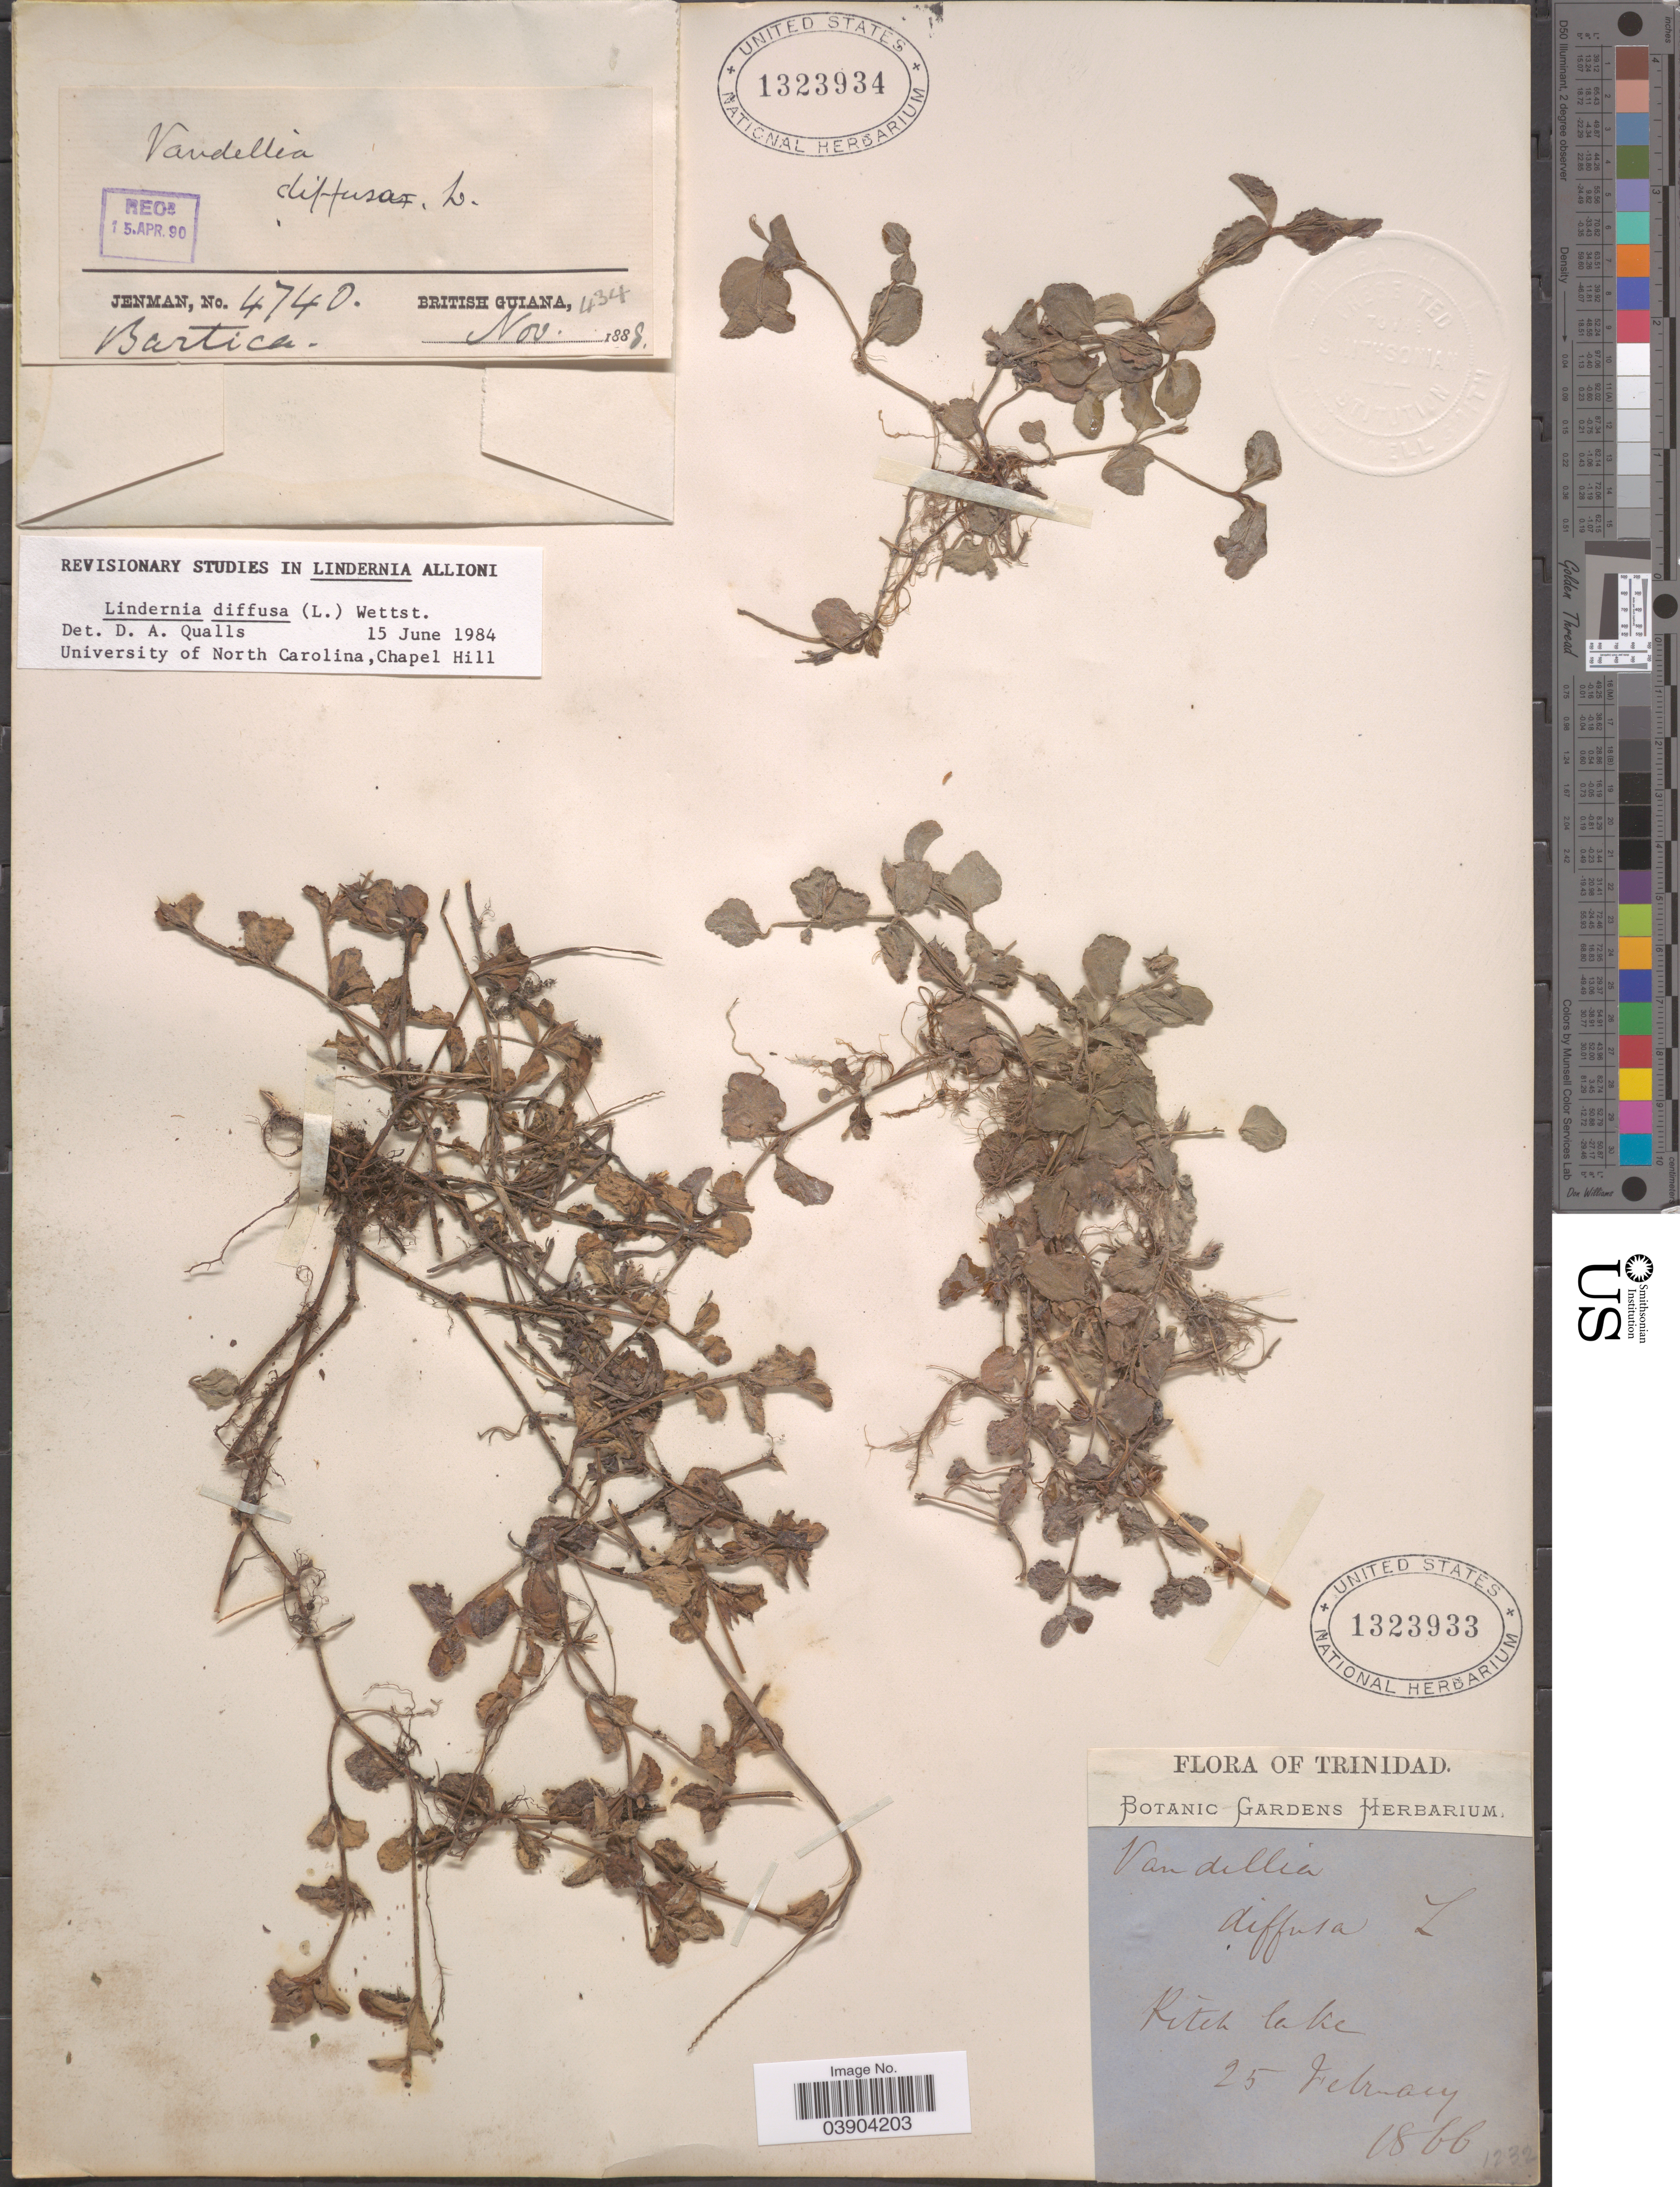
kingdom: Plantae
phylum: Tracheophyta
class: Magnoliopsida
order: Lamiales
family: Linderniaceae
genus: Lindernia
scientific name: Lindernia diffusa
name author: (L.) Wettst.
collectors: ex herb. Botanic Gardens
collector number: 1232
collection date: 1866-02-25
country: Trinidad and Tobago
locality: Trinidad. Ritch lake.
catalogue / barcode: US 1323933